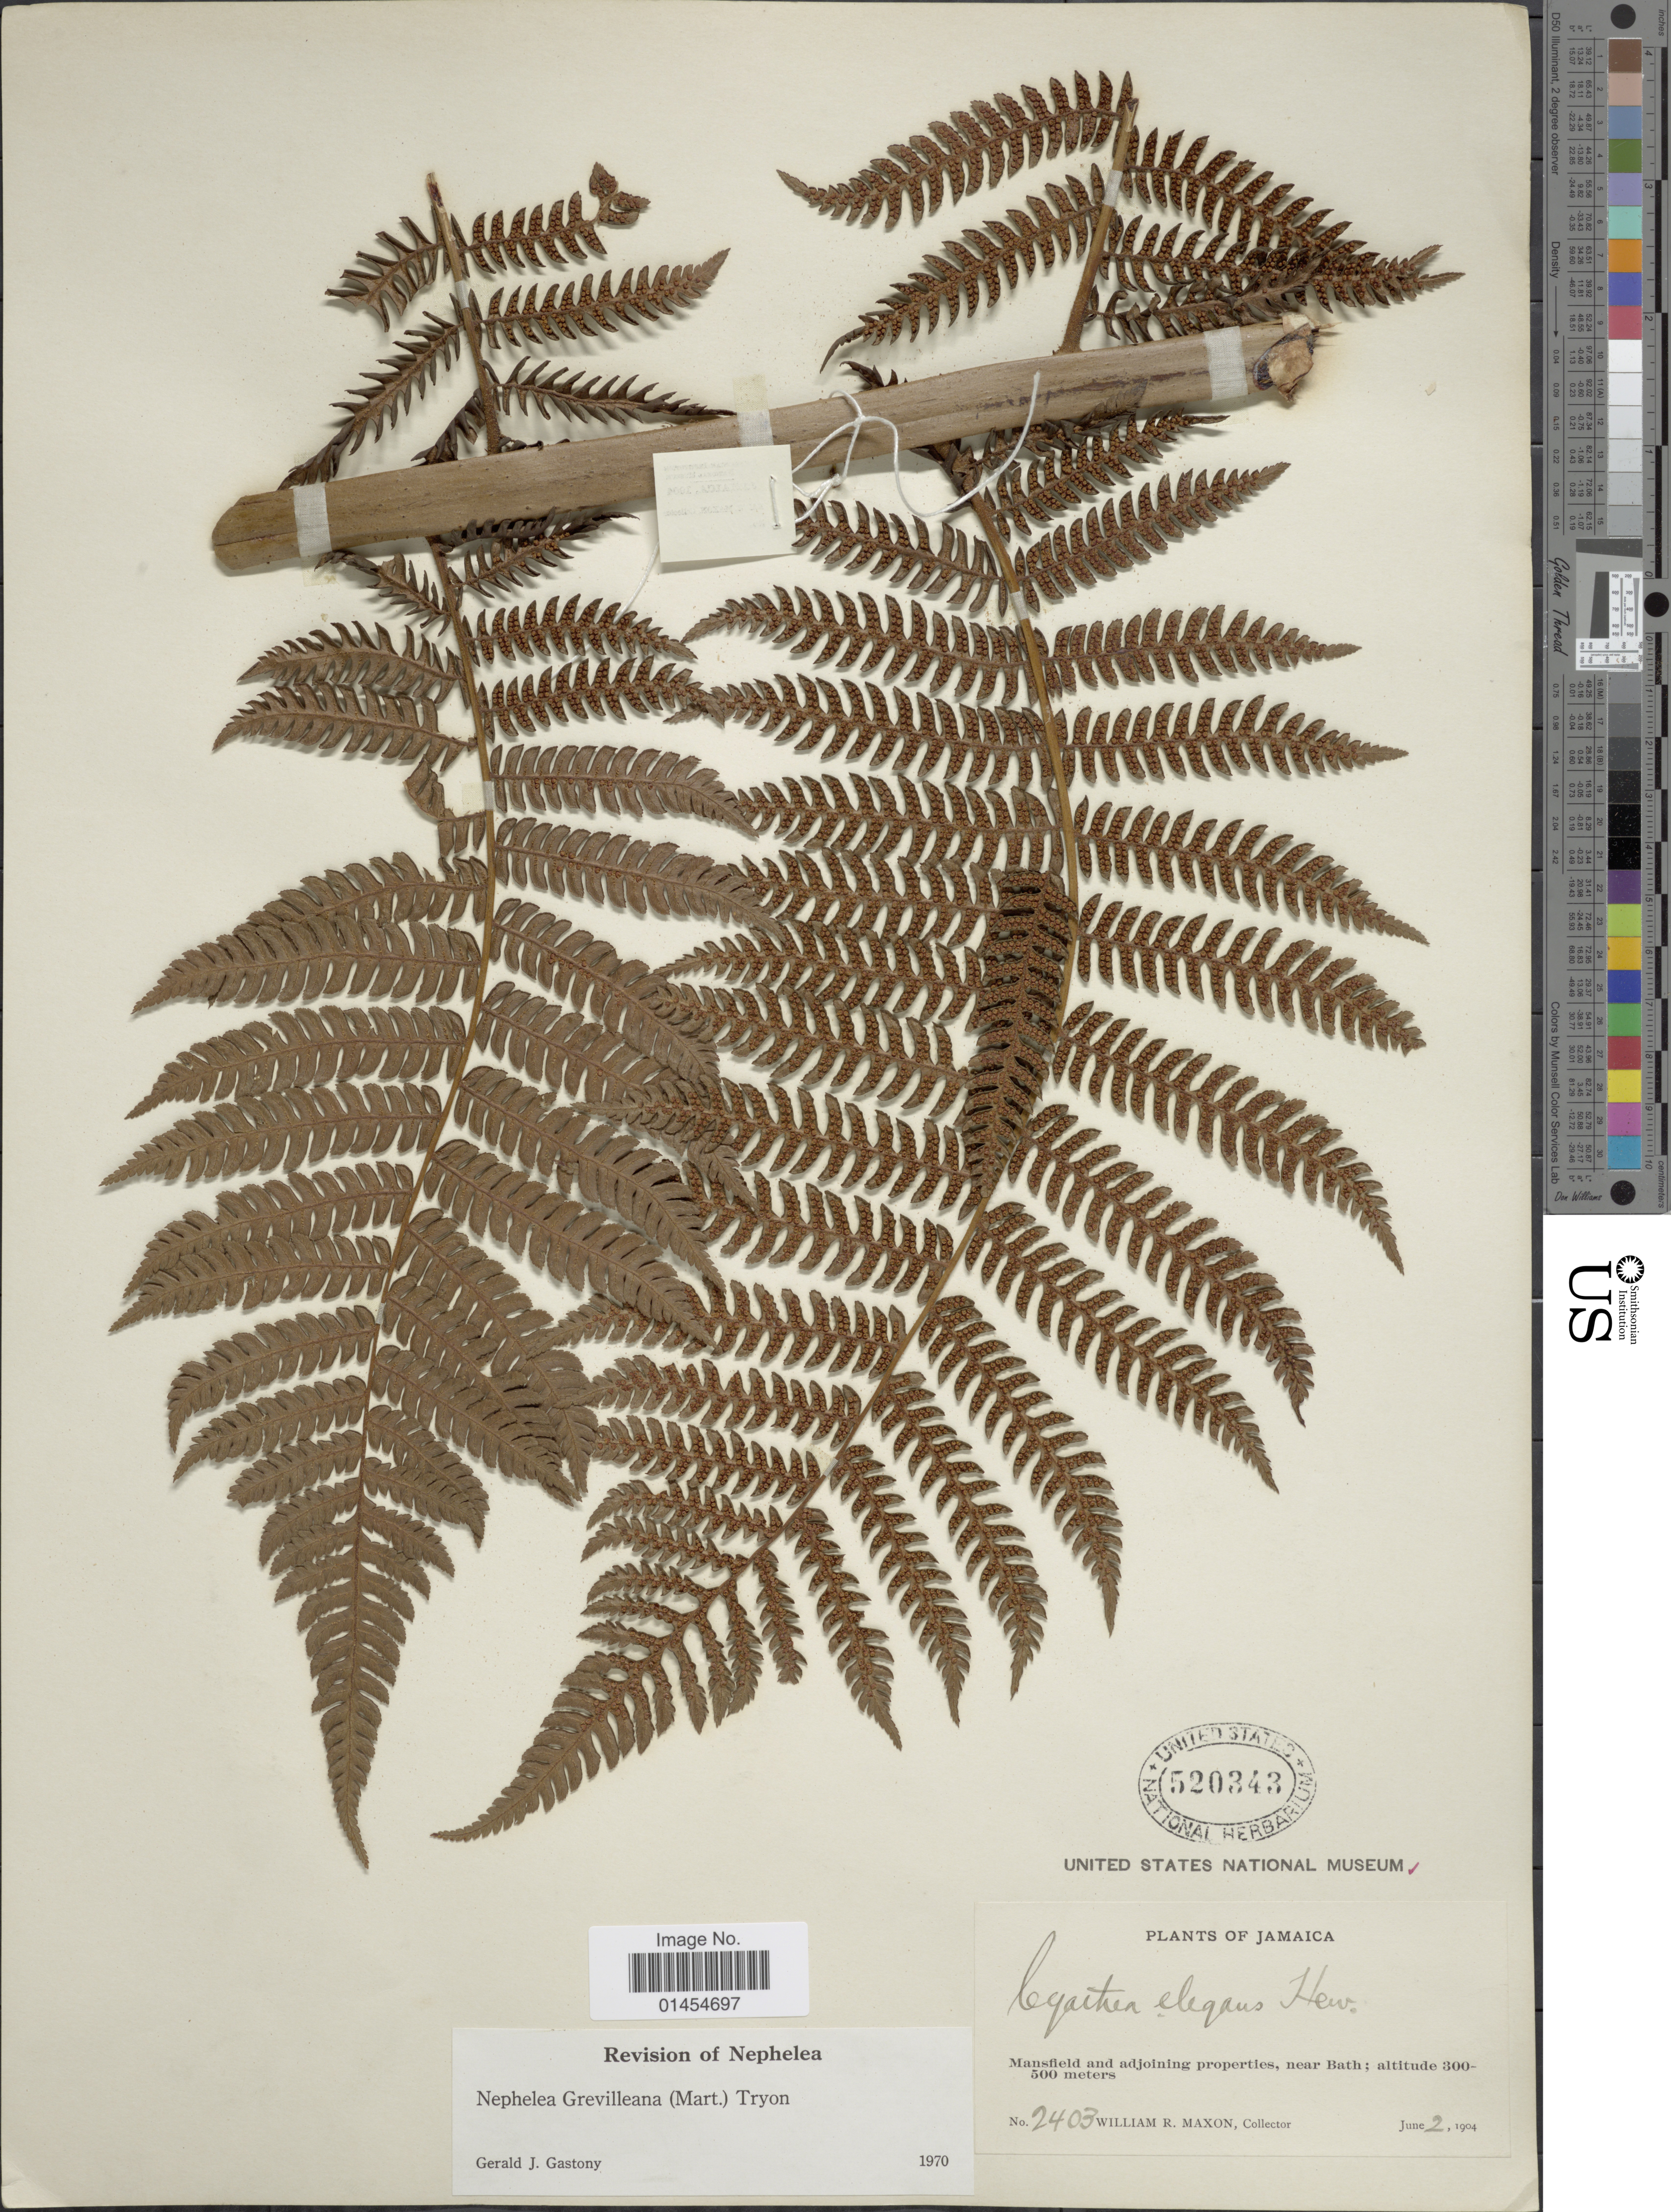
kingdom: Plantae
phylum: Tracheophyta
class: Polypodiopsida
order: Cyatheales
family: Cyatheaceae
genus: Alsophila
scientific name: Alsophila grevilleana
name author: (Mart.) D.S. Conant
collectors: W. R. Maxon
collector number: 2403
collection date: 1904-06-02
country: Jamaica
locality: Mansfield and adjoining properties, near Bath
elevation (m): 300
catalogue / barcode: US 520343